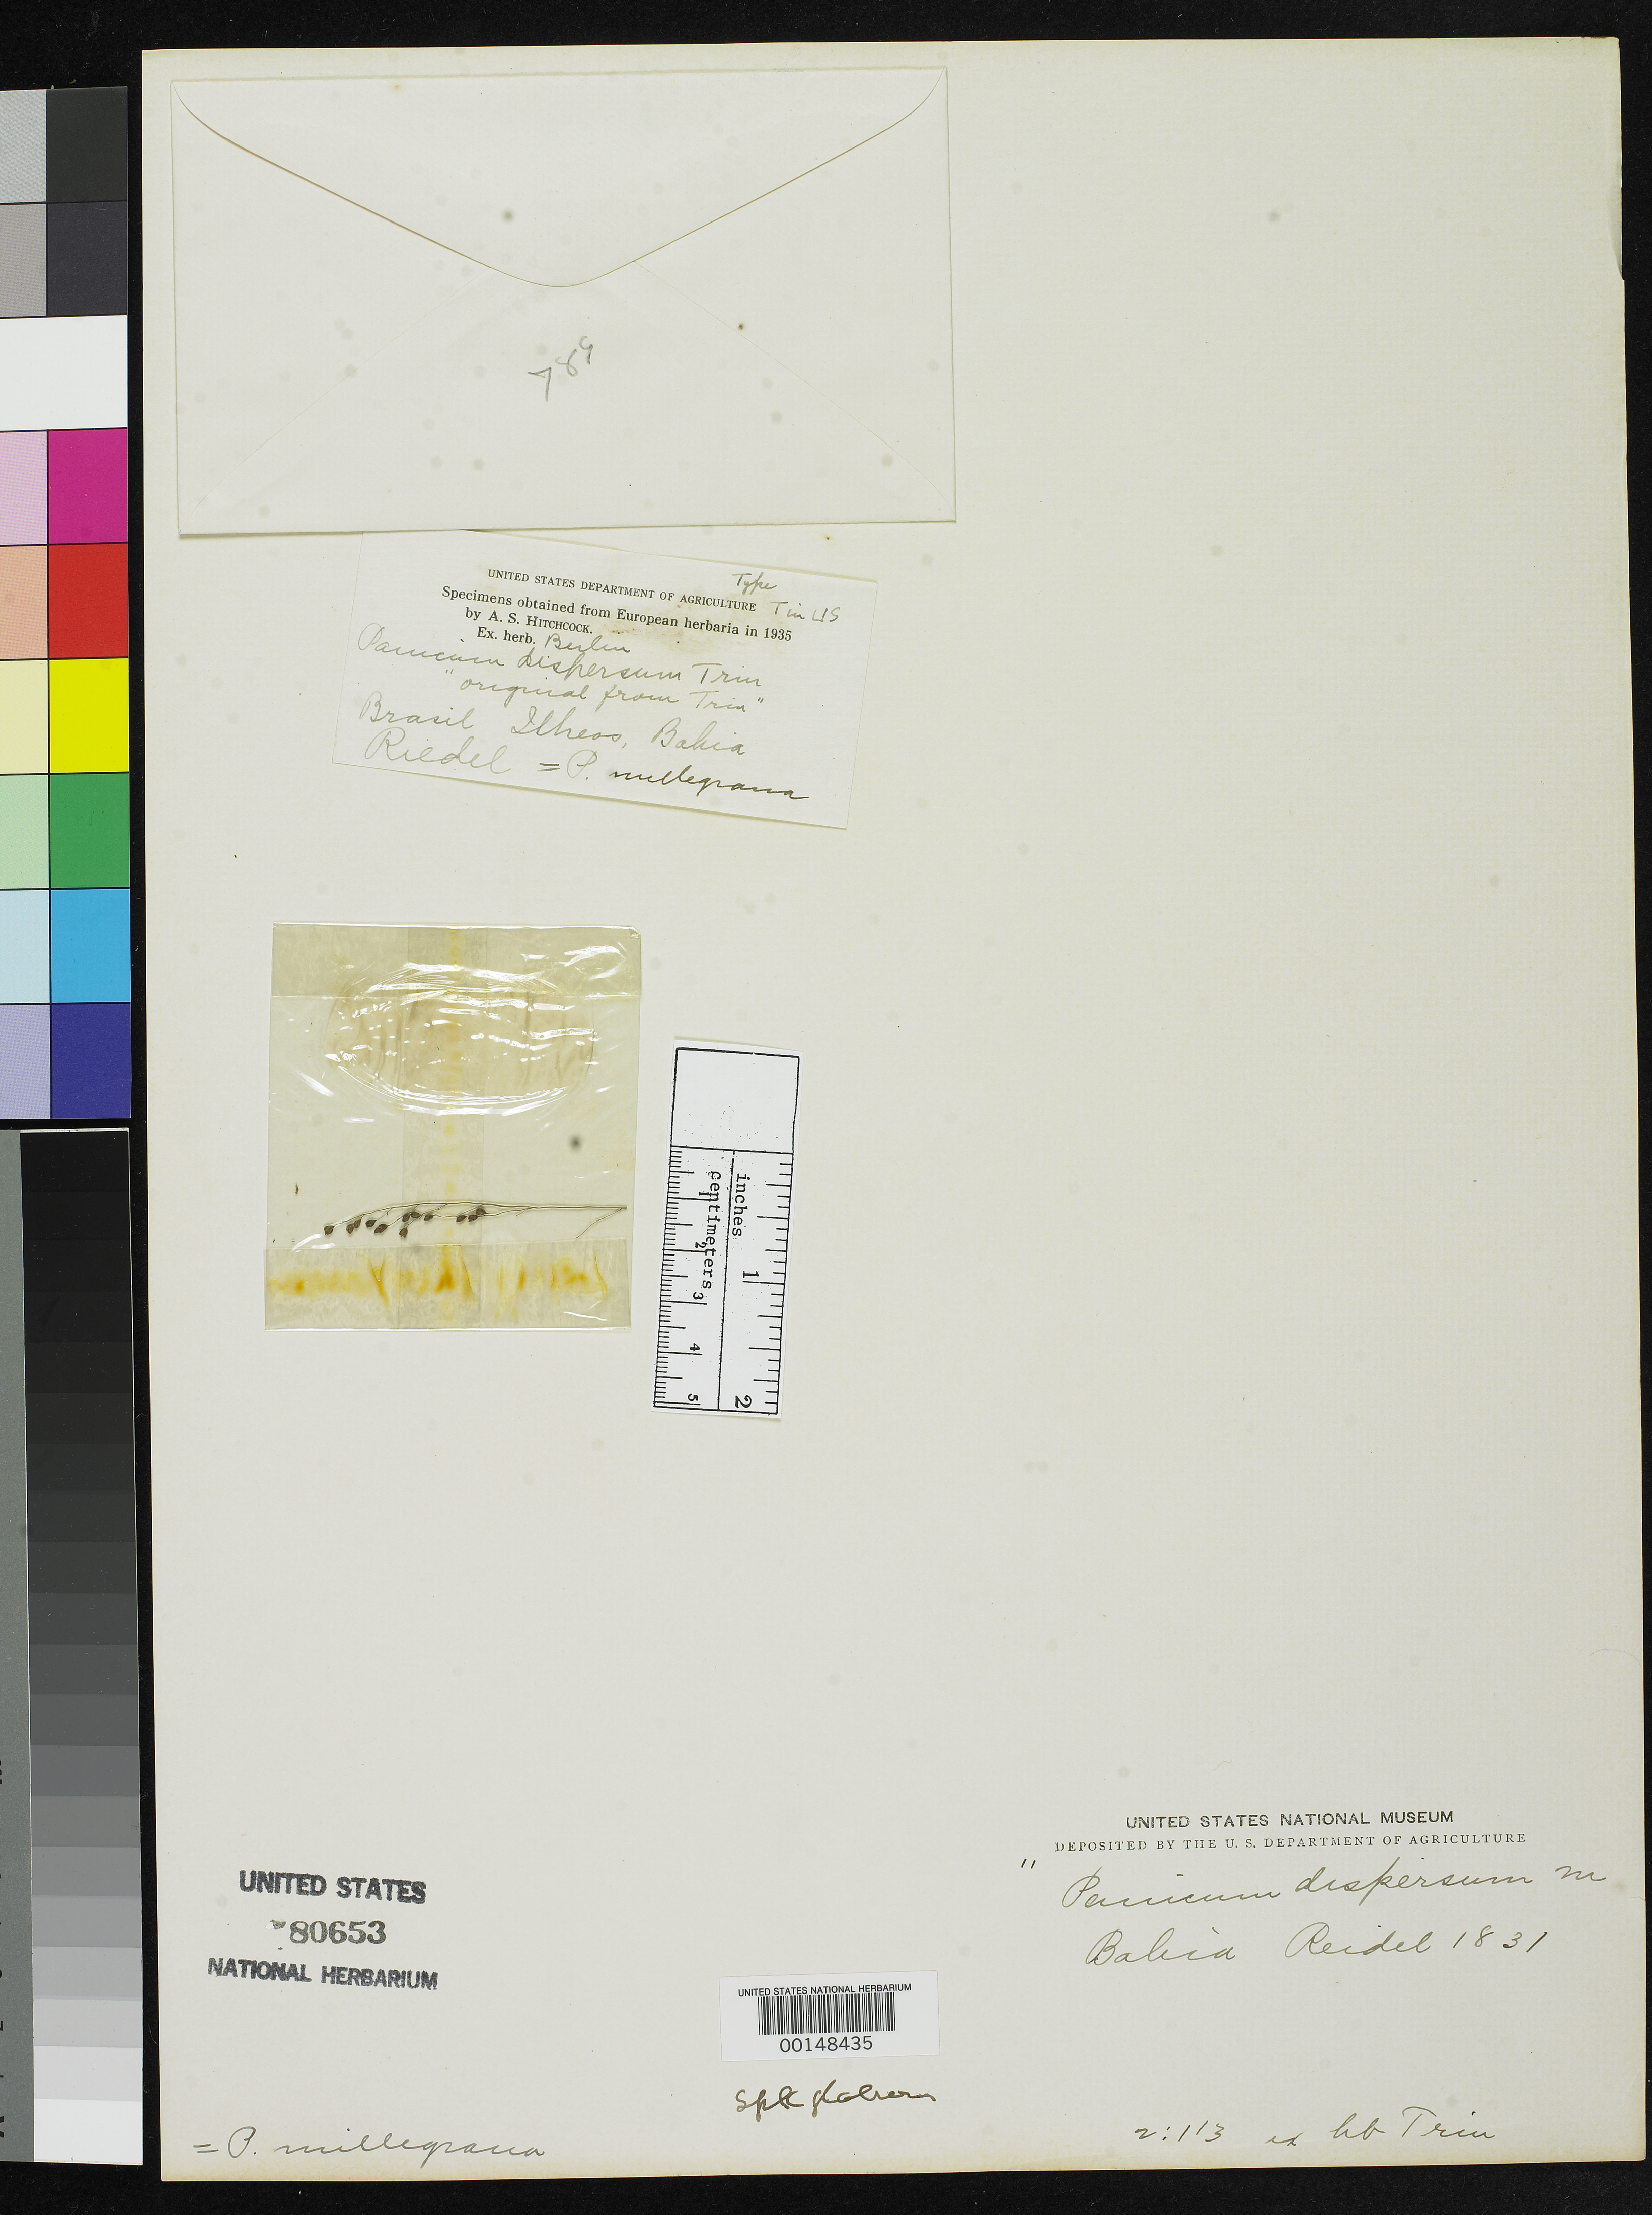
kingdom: Plantae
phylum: Tracheophyta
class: Liliopsida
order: Poales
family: Poaceae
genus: Panicum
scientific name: Panicum dispersum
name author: Trin.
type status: Type Fragment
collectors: L. Riedel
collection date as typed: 1831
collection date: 1831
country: Brazil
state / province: Bahia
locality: Ilheos.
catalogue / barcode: US 80653